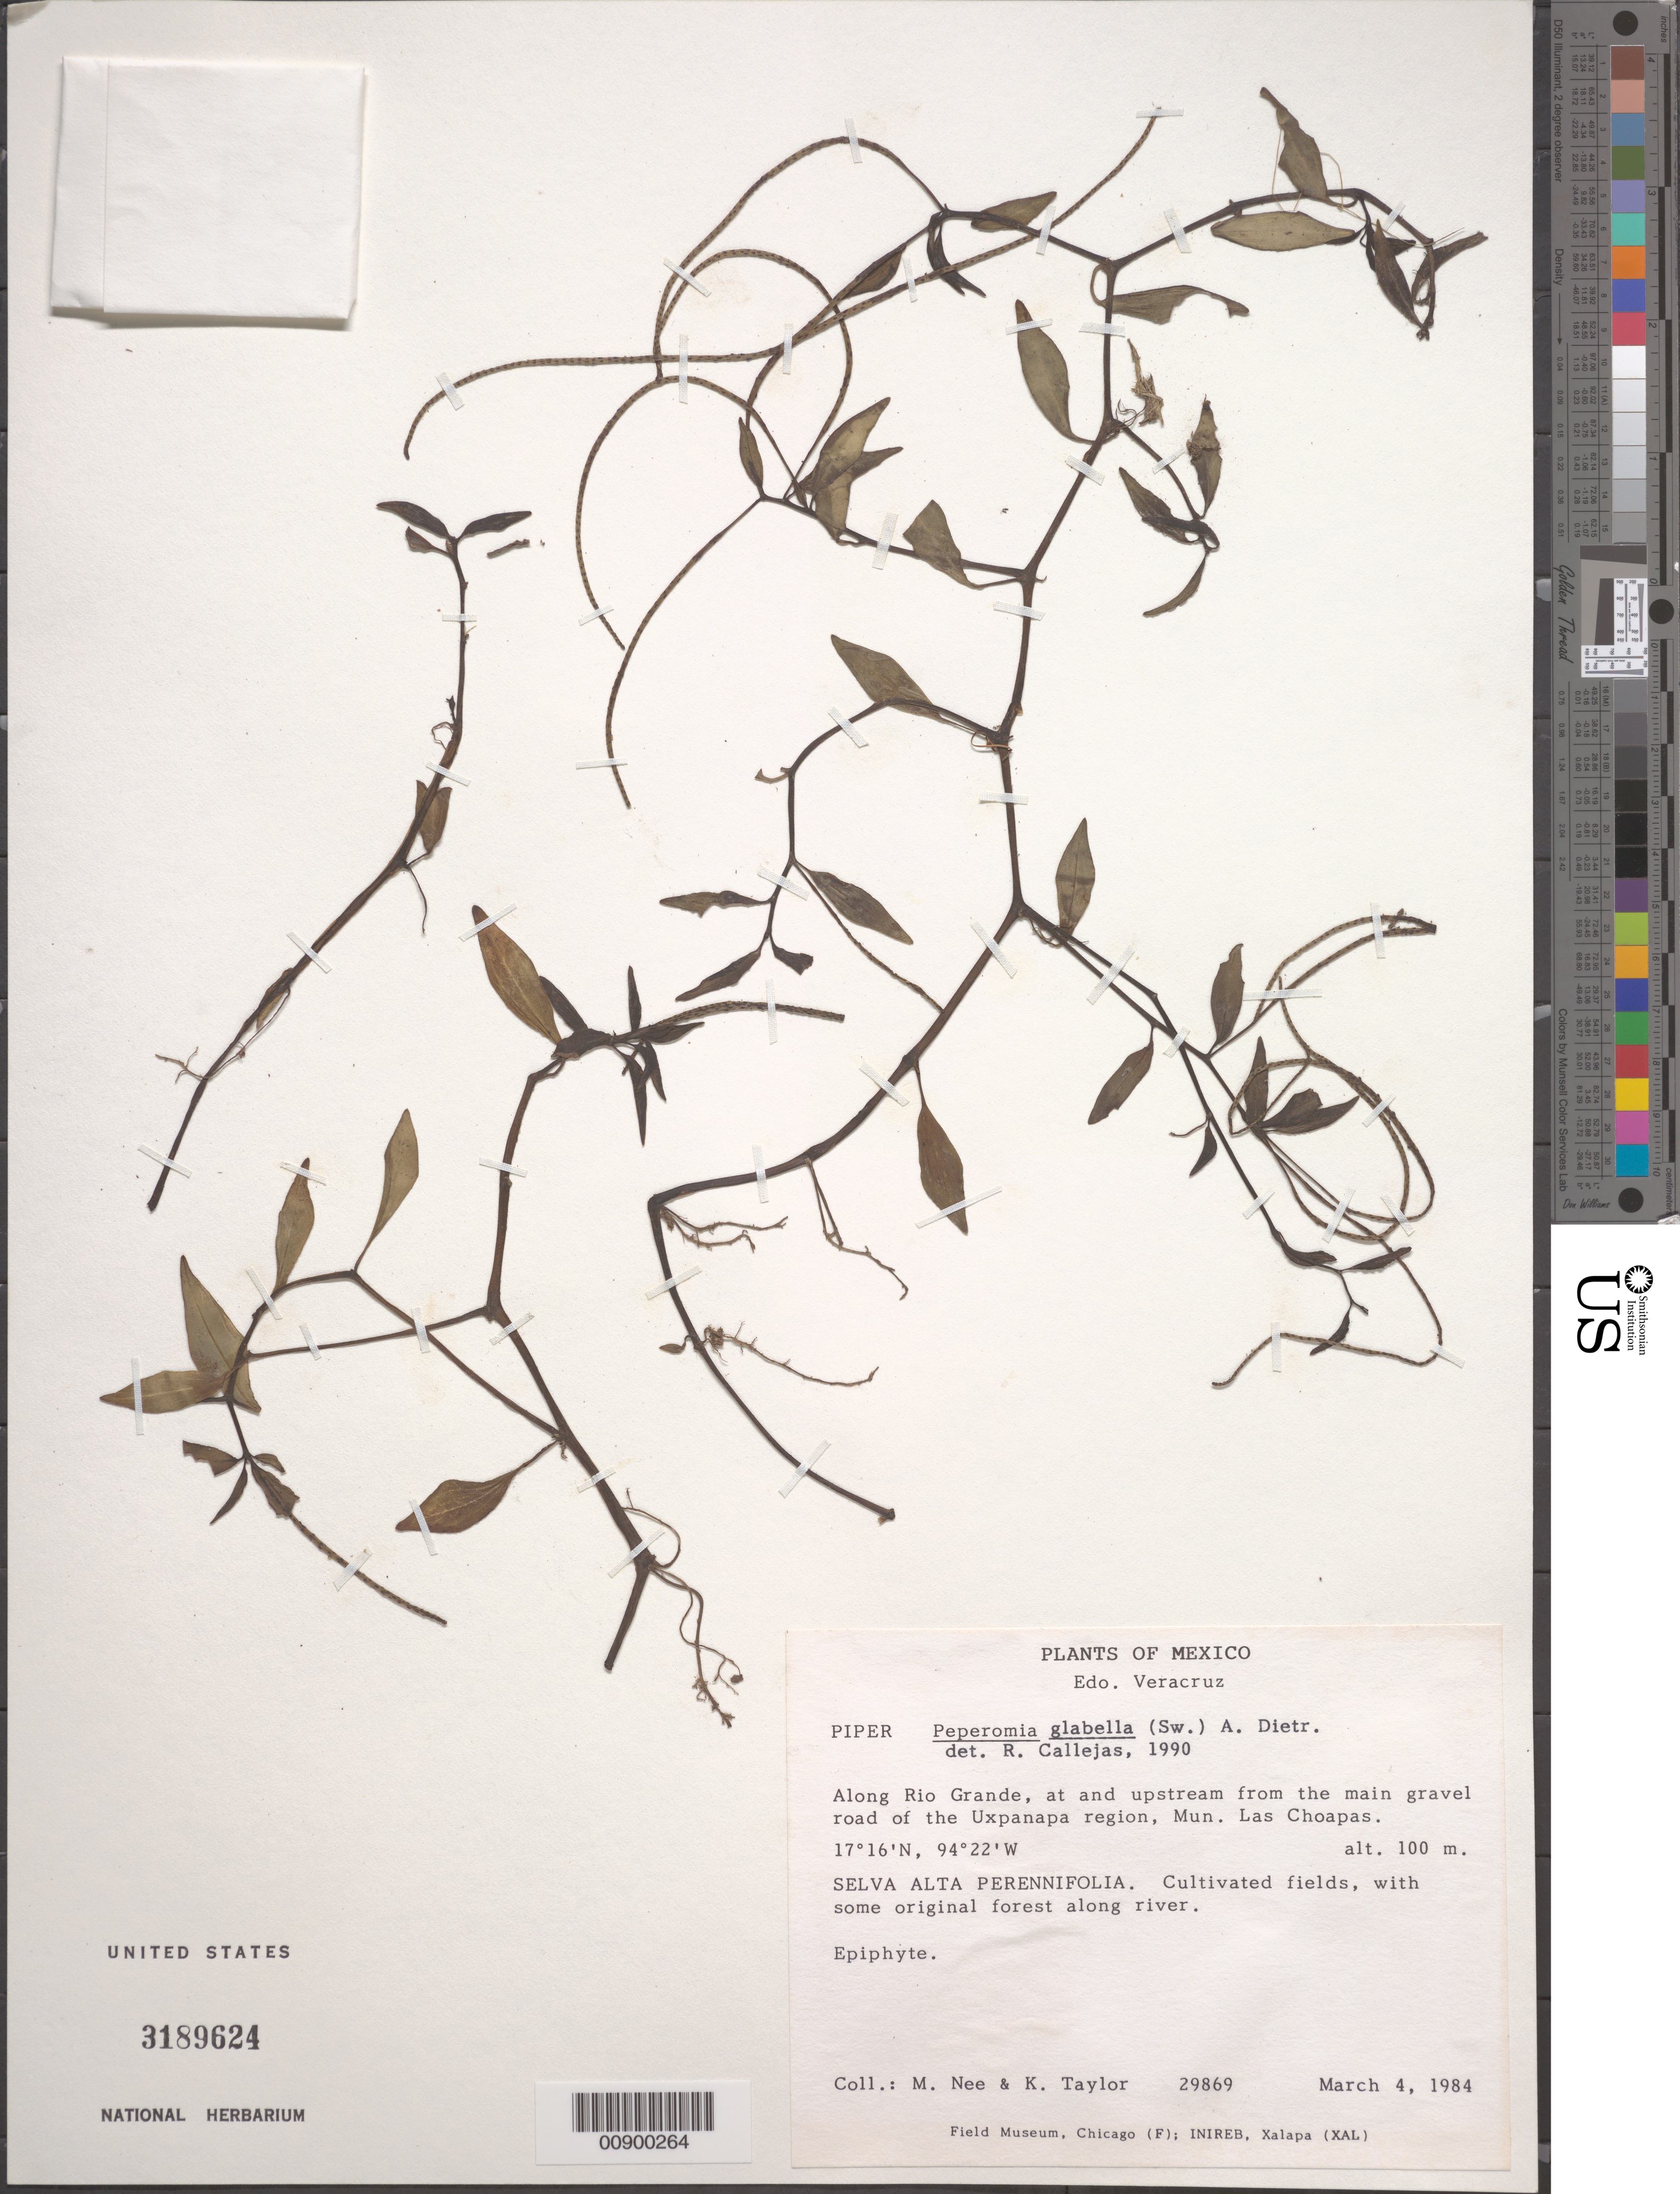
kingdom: Plantae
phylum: Tracheophyta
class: Magnoliopsida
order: Piperales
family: Piperaceae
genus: Peperomia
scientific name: Peperomia glabella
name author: (Sw.) A. Dietr.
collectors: M. Nee & K. Taylor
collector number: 29869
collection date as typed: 04 Mar 1984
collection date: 1984-03-04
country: Mexico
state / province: Veracruz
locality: Along Río Grande, at and upstream from the main gravel road of the Uxpanapa region, Mun. Las Choapas.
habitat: Selva alta perennifolia. Cultivated fields, with some original forest along river.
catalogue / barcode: US 3189624